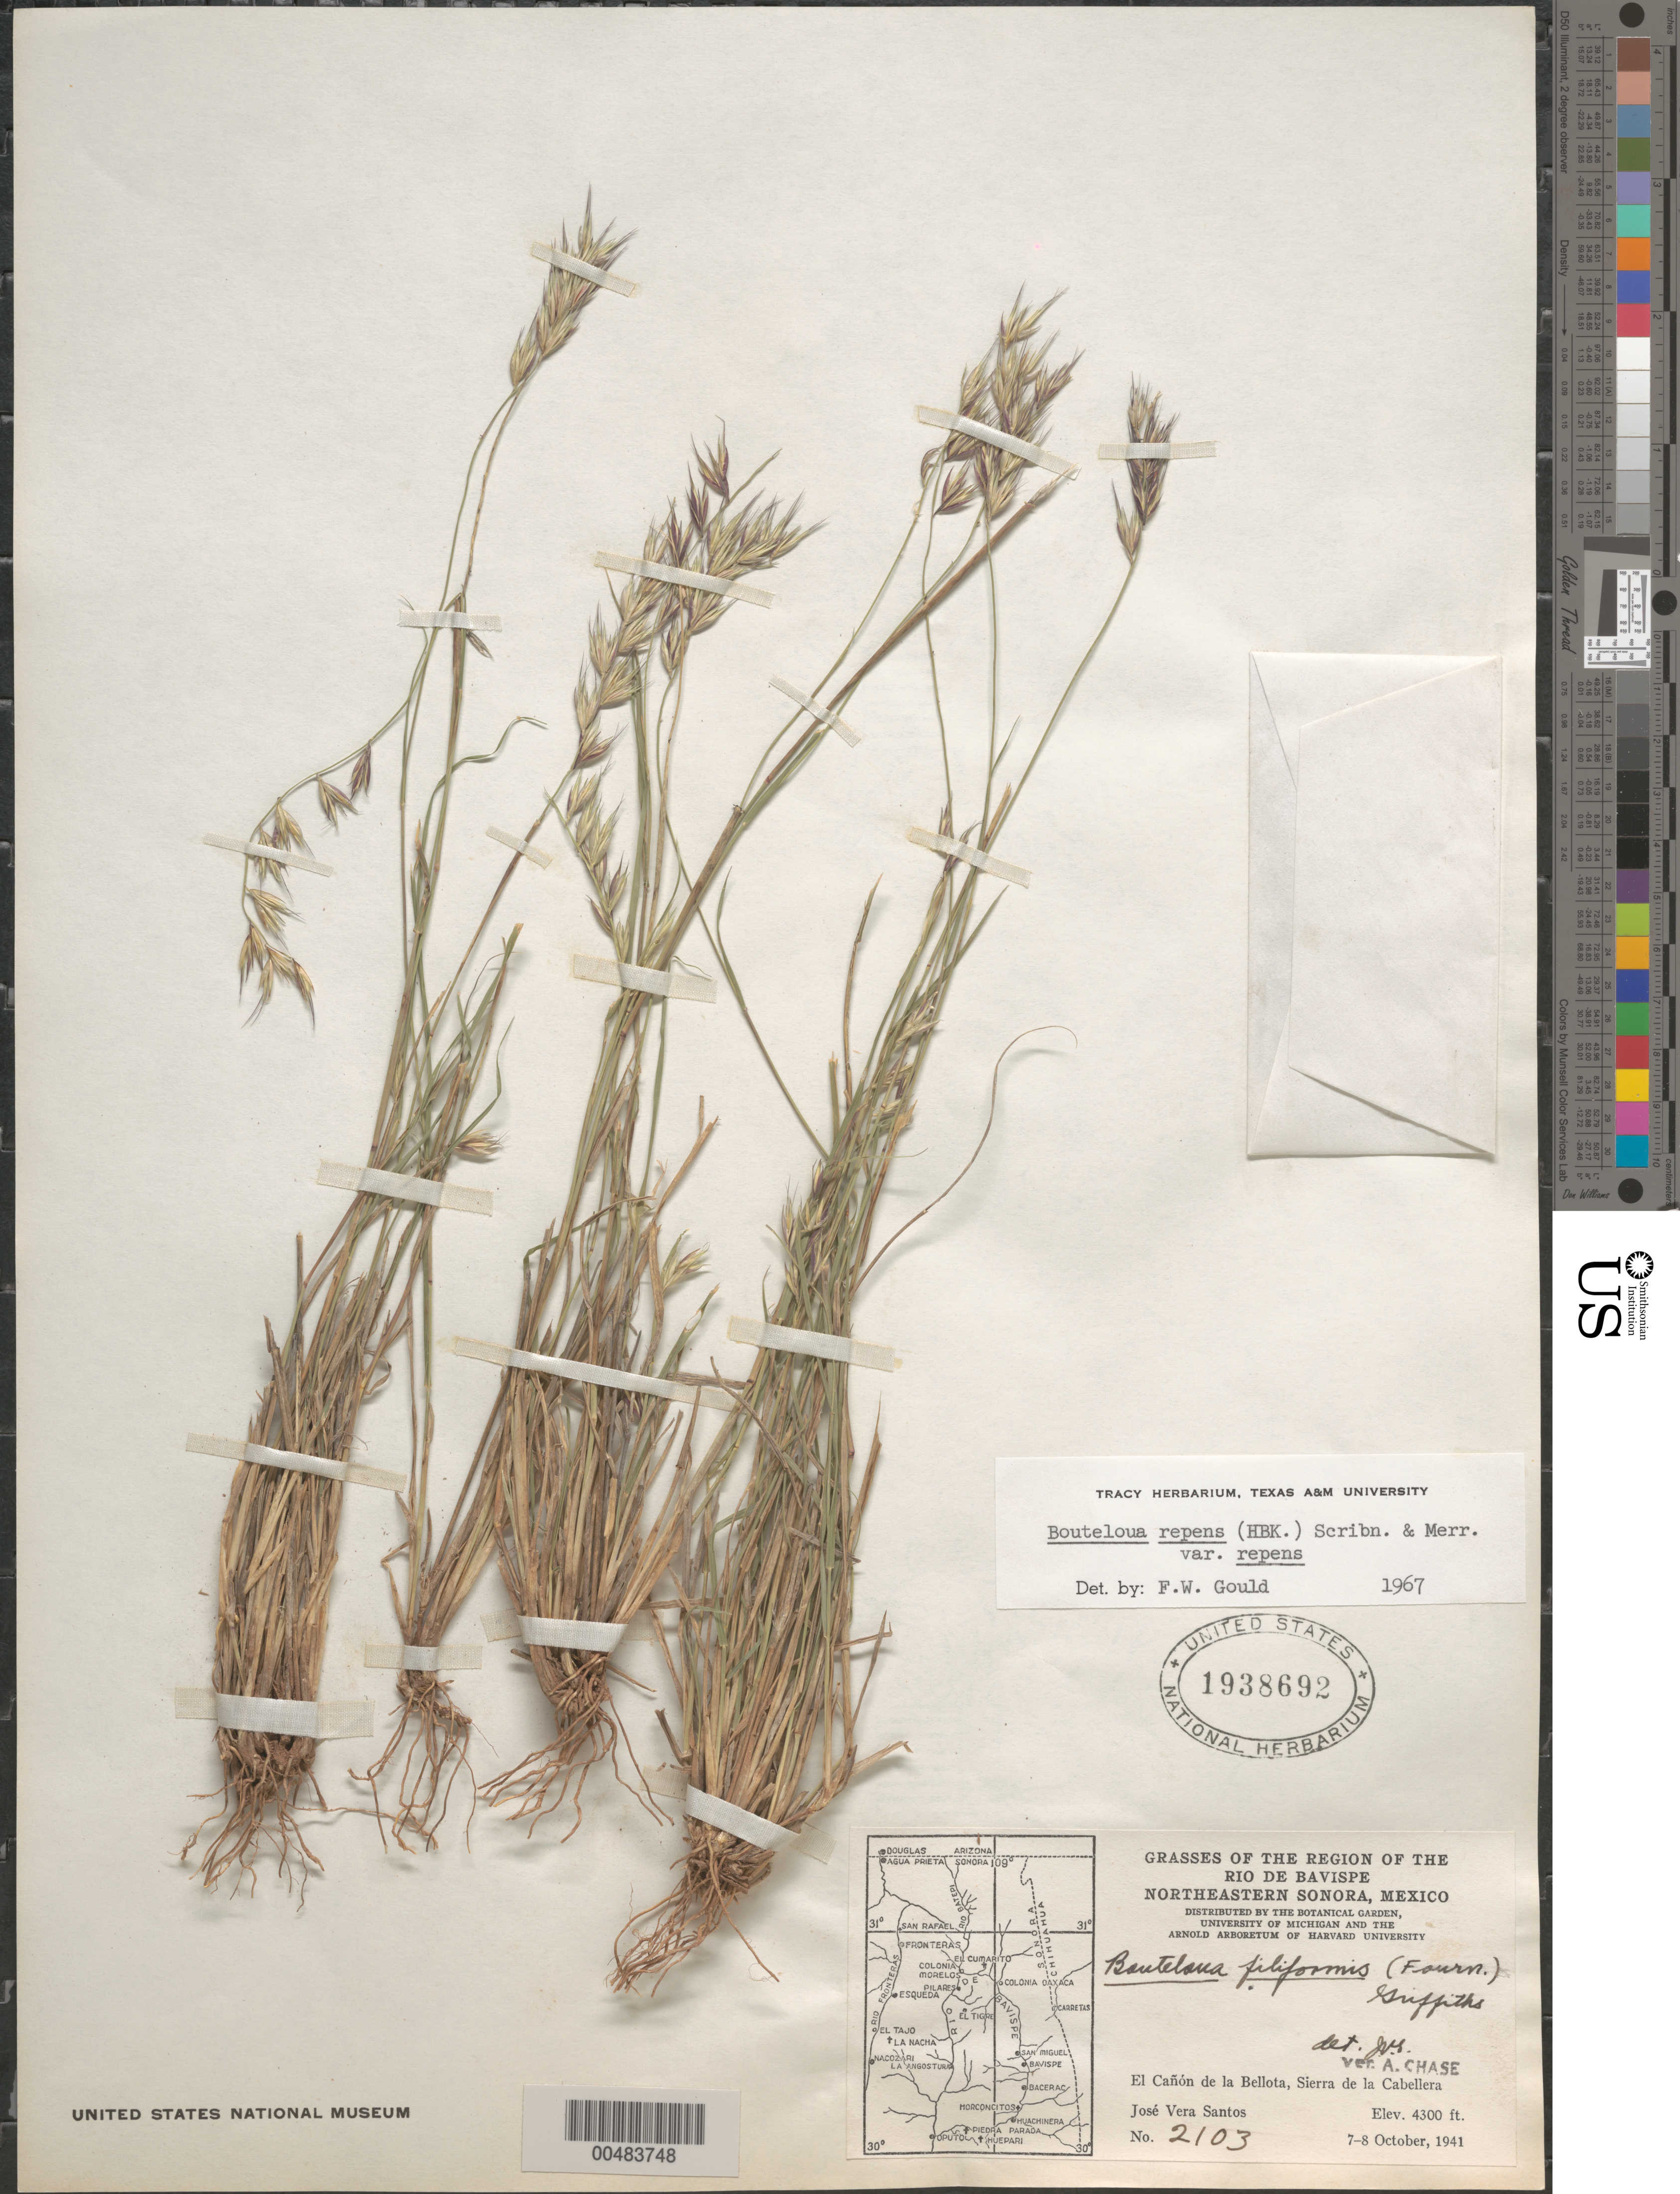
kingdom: Plantae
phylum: Tracheophyta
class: Liliopsida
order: Poales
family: Poaceae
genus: Bouteloua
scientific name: Bouteloua repens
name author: (Kunth) Scribn. & Merr.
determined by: Gould, F. W.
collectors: J. V. Santos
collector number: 2103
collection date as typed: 7 Oct 1941 to 8 Oct 1941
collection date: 1941-10-07/1941-10-08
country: Mexico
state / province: Sonora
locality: Region of the Rio de Bavispe, NE Sonora, El Cañón de la Bellota, Sierra de la Cabellera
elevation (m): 1311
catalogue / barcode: US 1938692